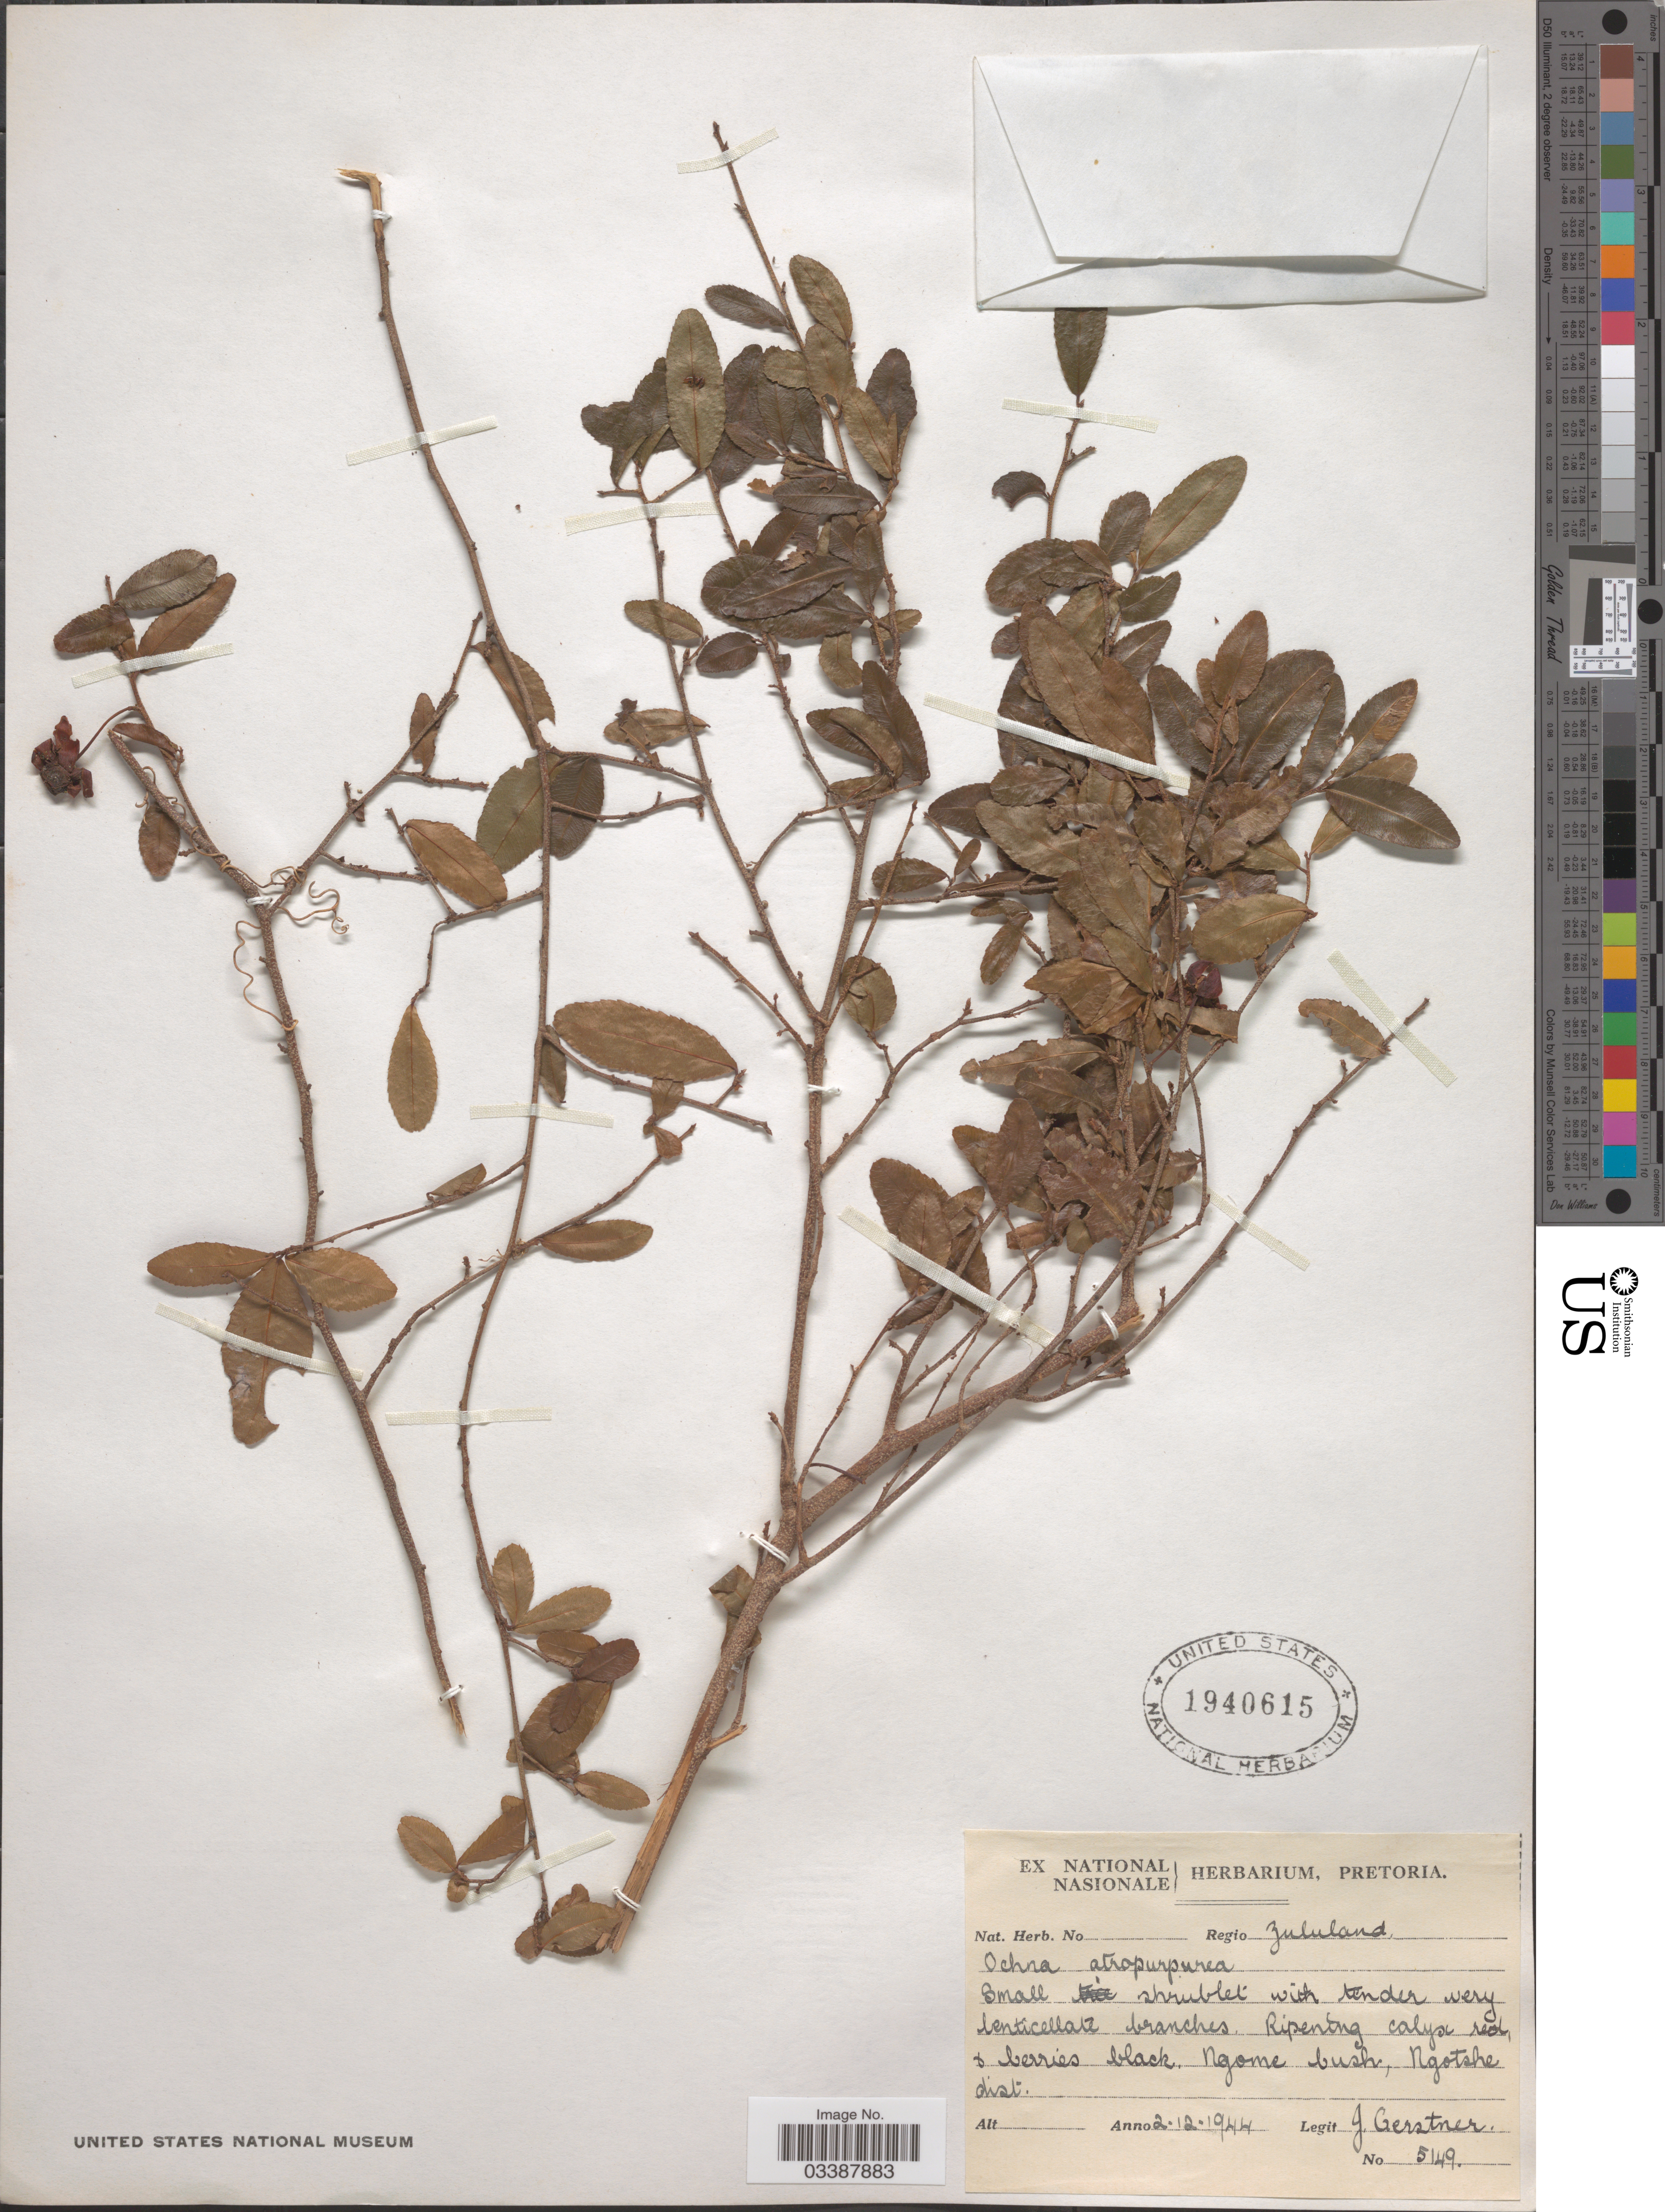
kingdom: Plantae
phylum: Tracheophyta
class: Magnoliopsida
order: Malpighiales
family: Ochnaceae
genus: Ochna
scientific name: Ochna atropurpurea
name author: DC.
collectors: J. Gerstner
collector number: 5149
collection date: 1944-12-02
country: South Africa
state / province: KwaZulu-Natal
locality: Regio Zululand. Ngome bush, Ngotshe dist.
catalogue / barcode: US 1940615